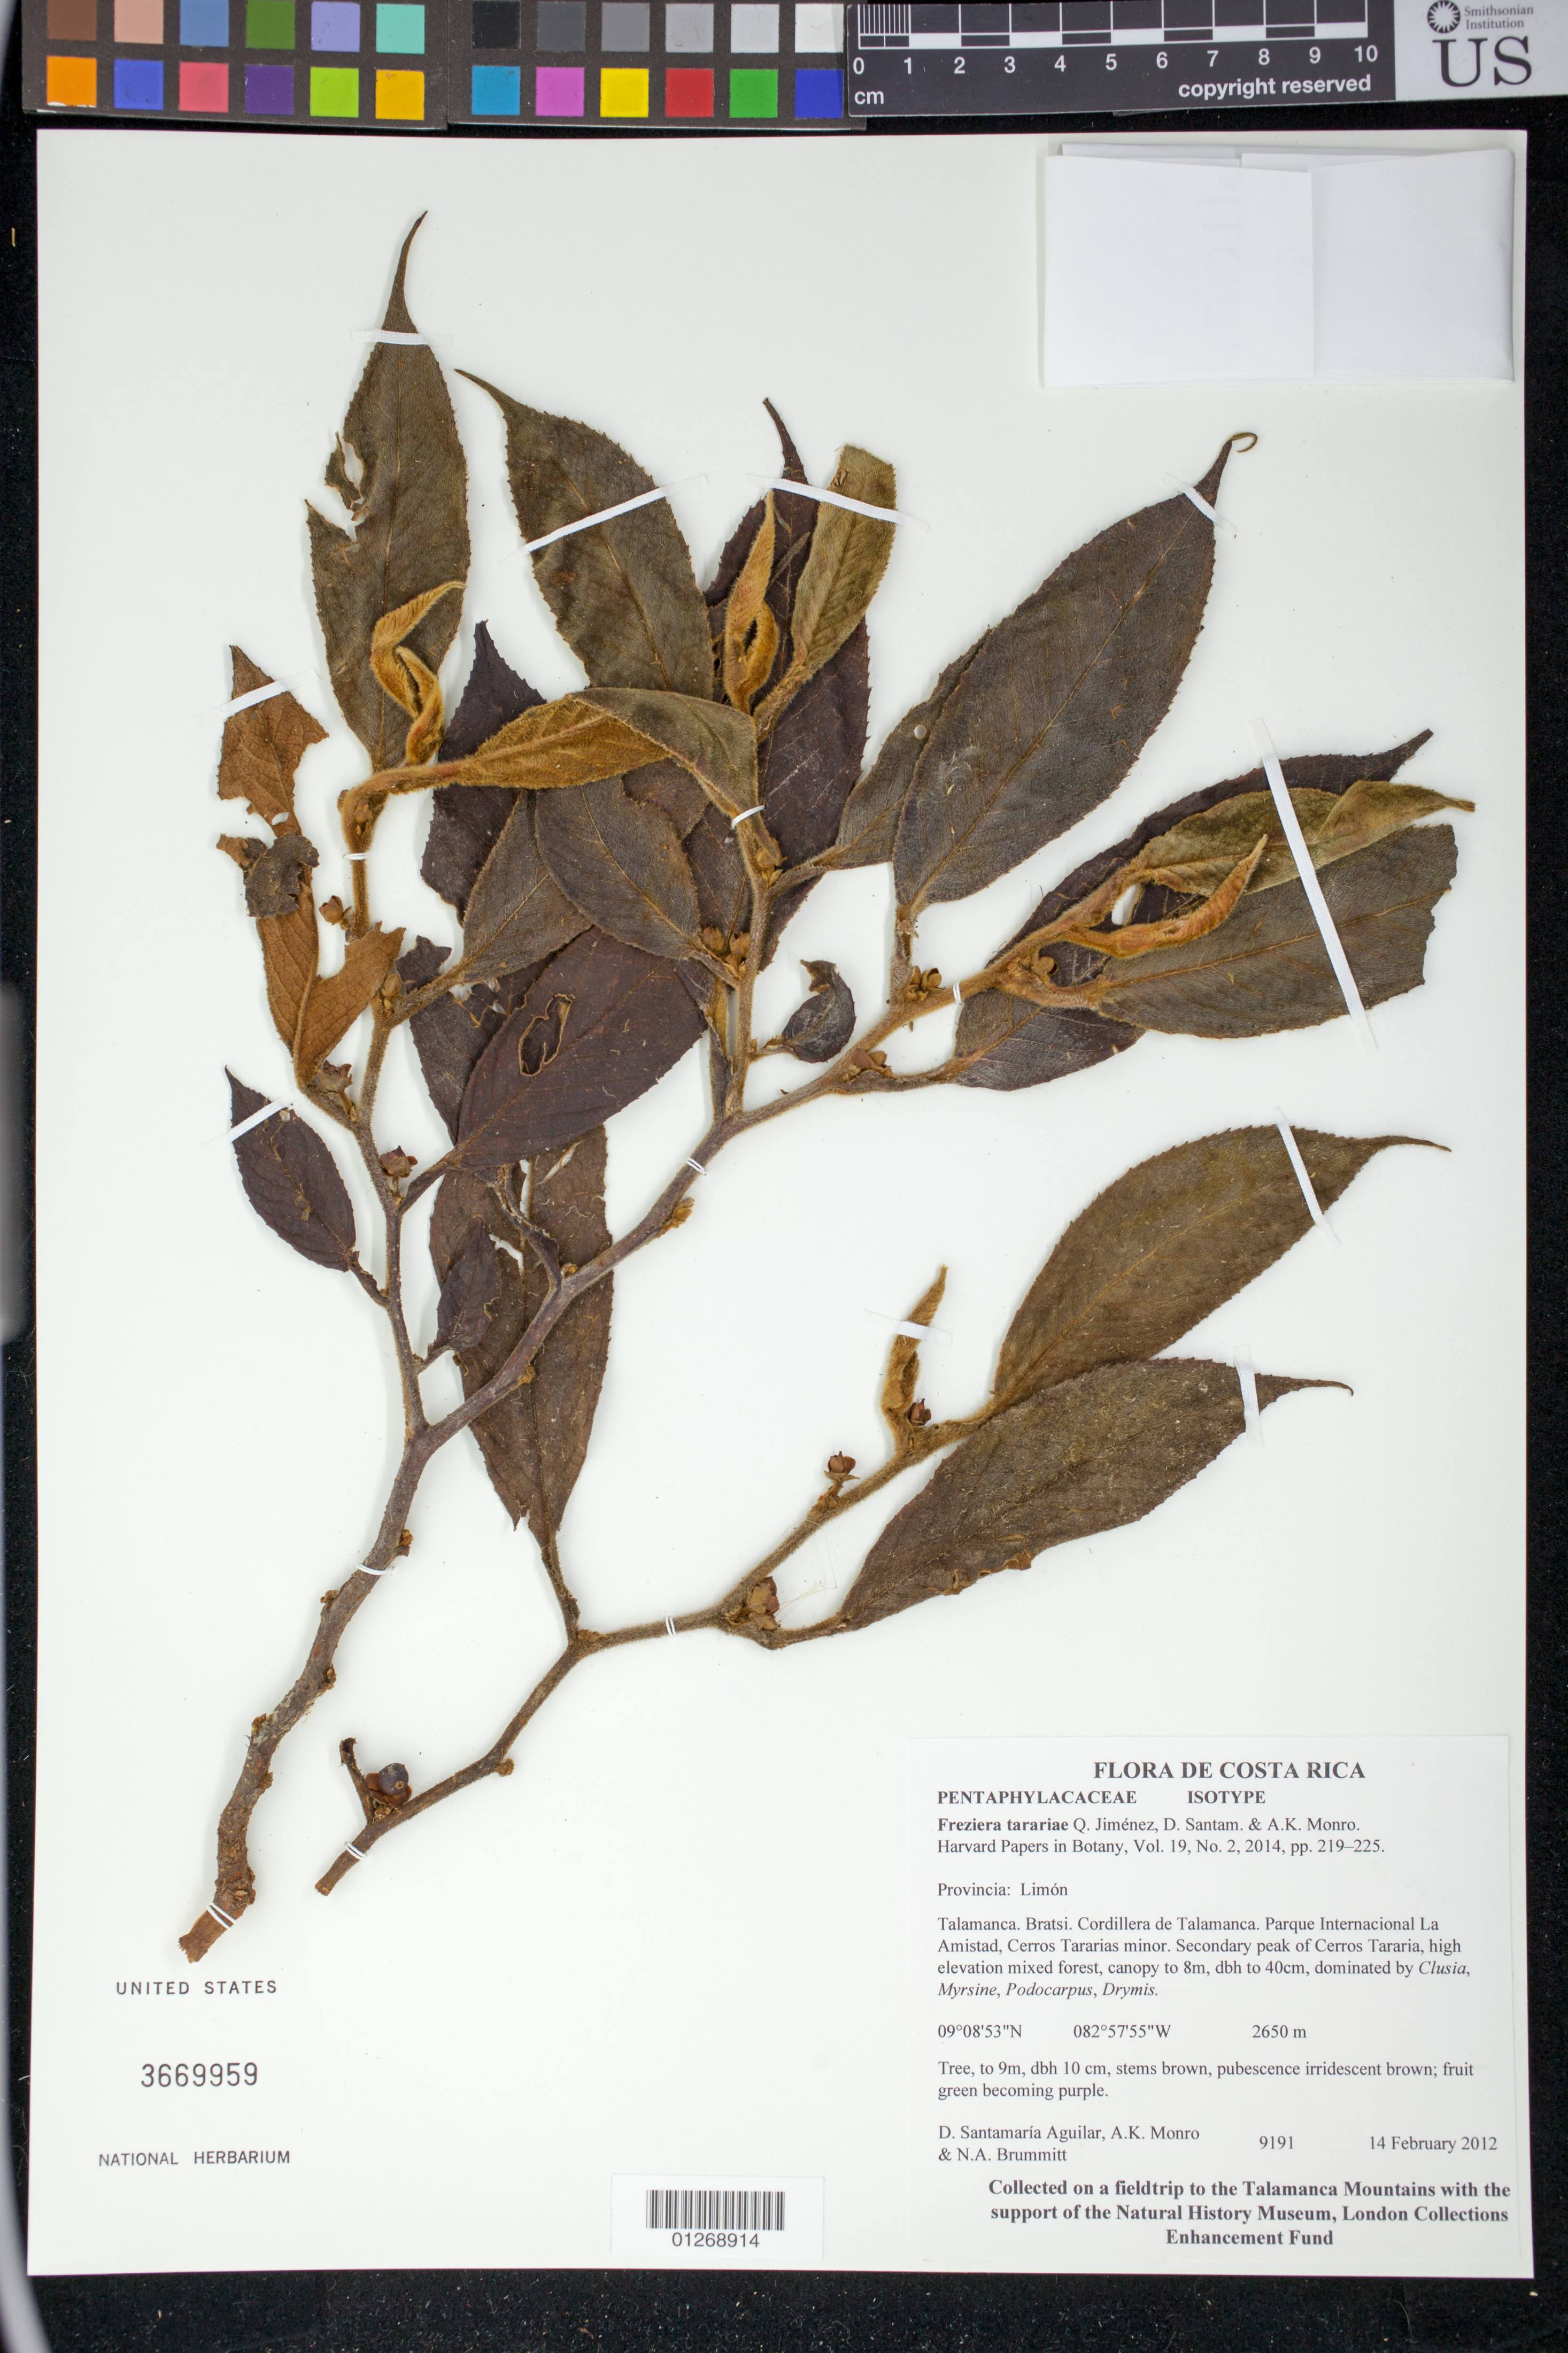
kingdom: Plantae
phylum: Tracheophyta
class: Magnoliopsida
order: Ericales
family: Pentaphylacaceae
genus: Freziera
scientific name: Freziera tarariae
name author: Q. Jiménez et al.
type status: Isotype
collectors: D. Santamaría-Aguilar, A. K. Monro & N. A . Brummitt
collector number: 9191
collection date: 2012-02-14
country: Costa Rica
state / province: Limón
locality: Provincia: Limón. Talamanca. Bratsi. Cordillera de Talamanca. Parque Internacional La Amistad, Cerros Tararias minor. Secondary peak of Cerros Tararia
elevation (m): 2650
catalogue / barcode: US 3669959